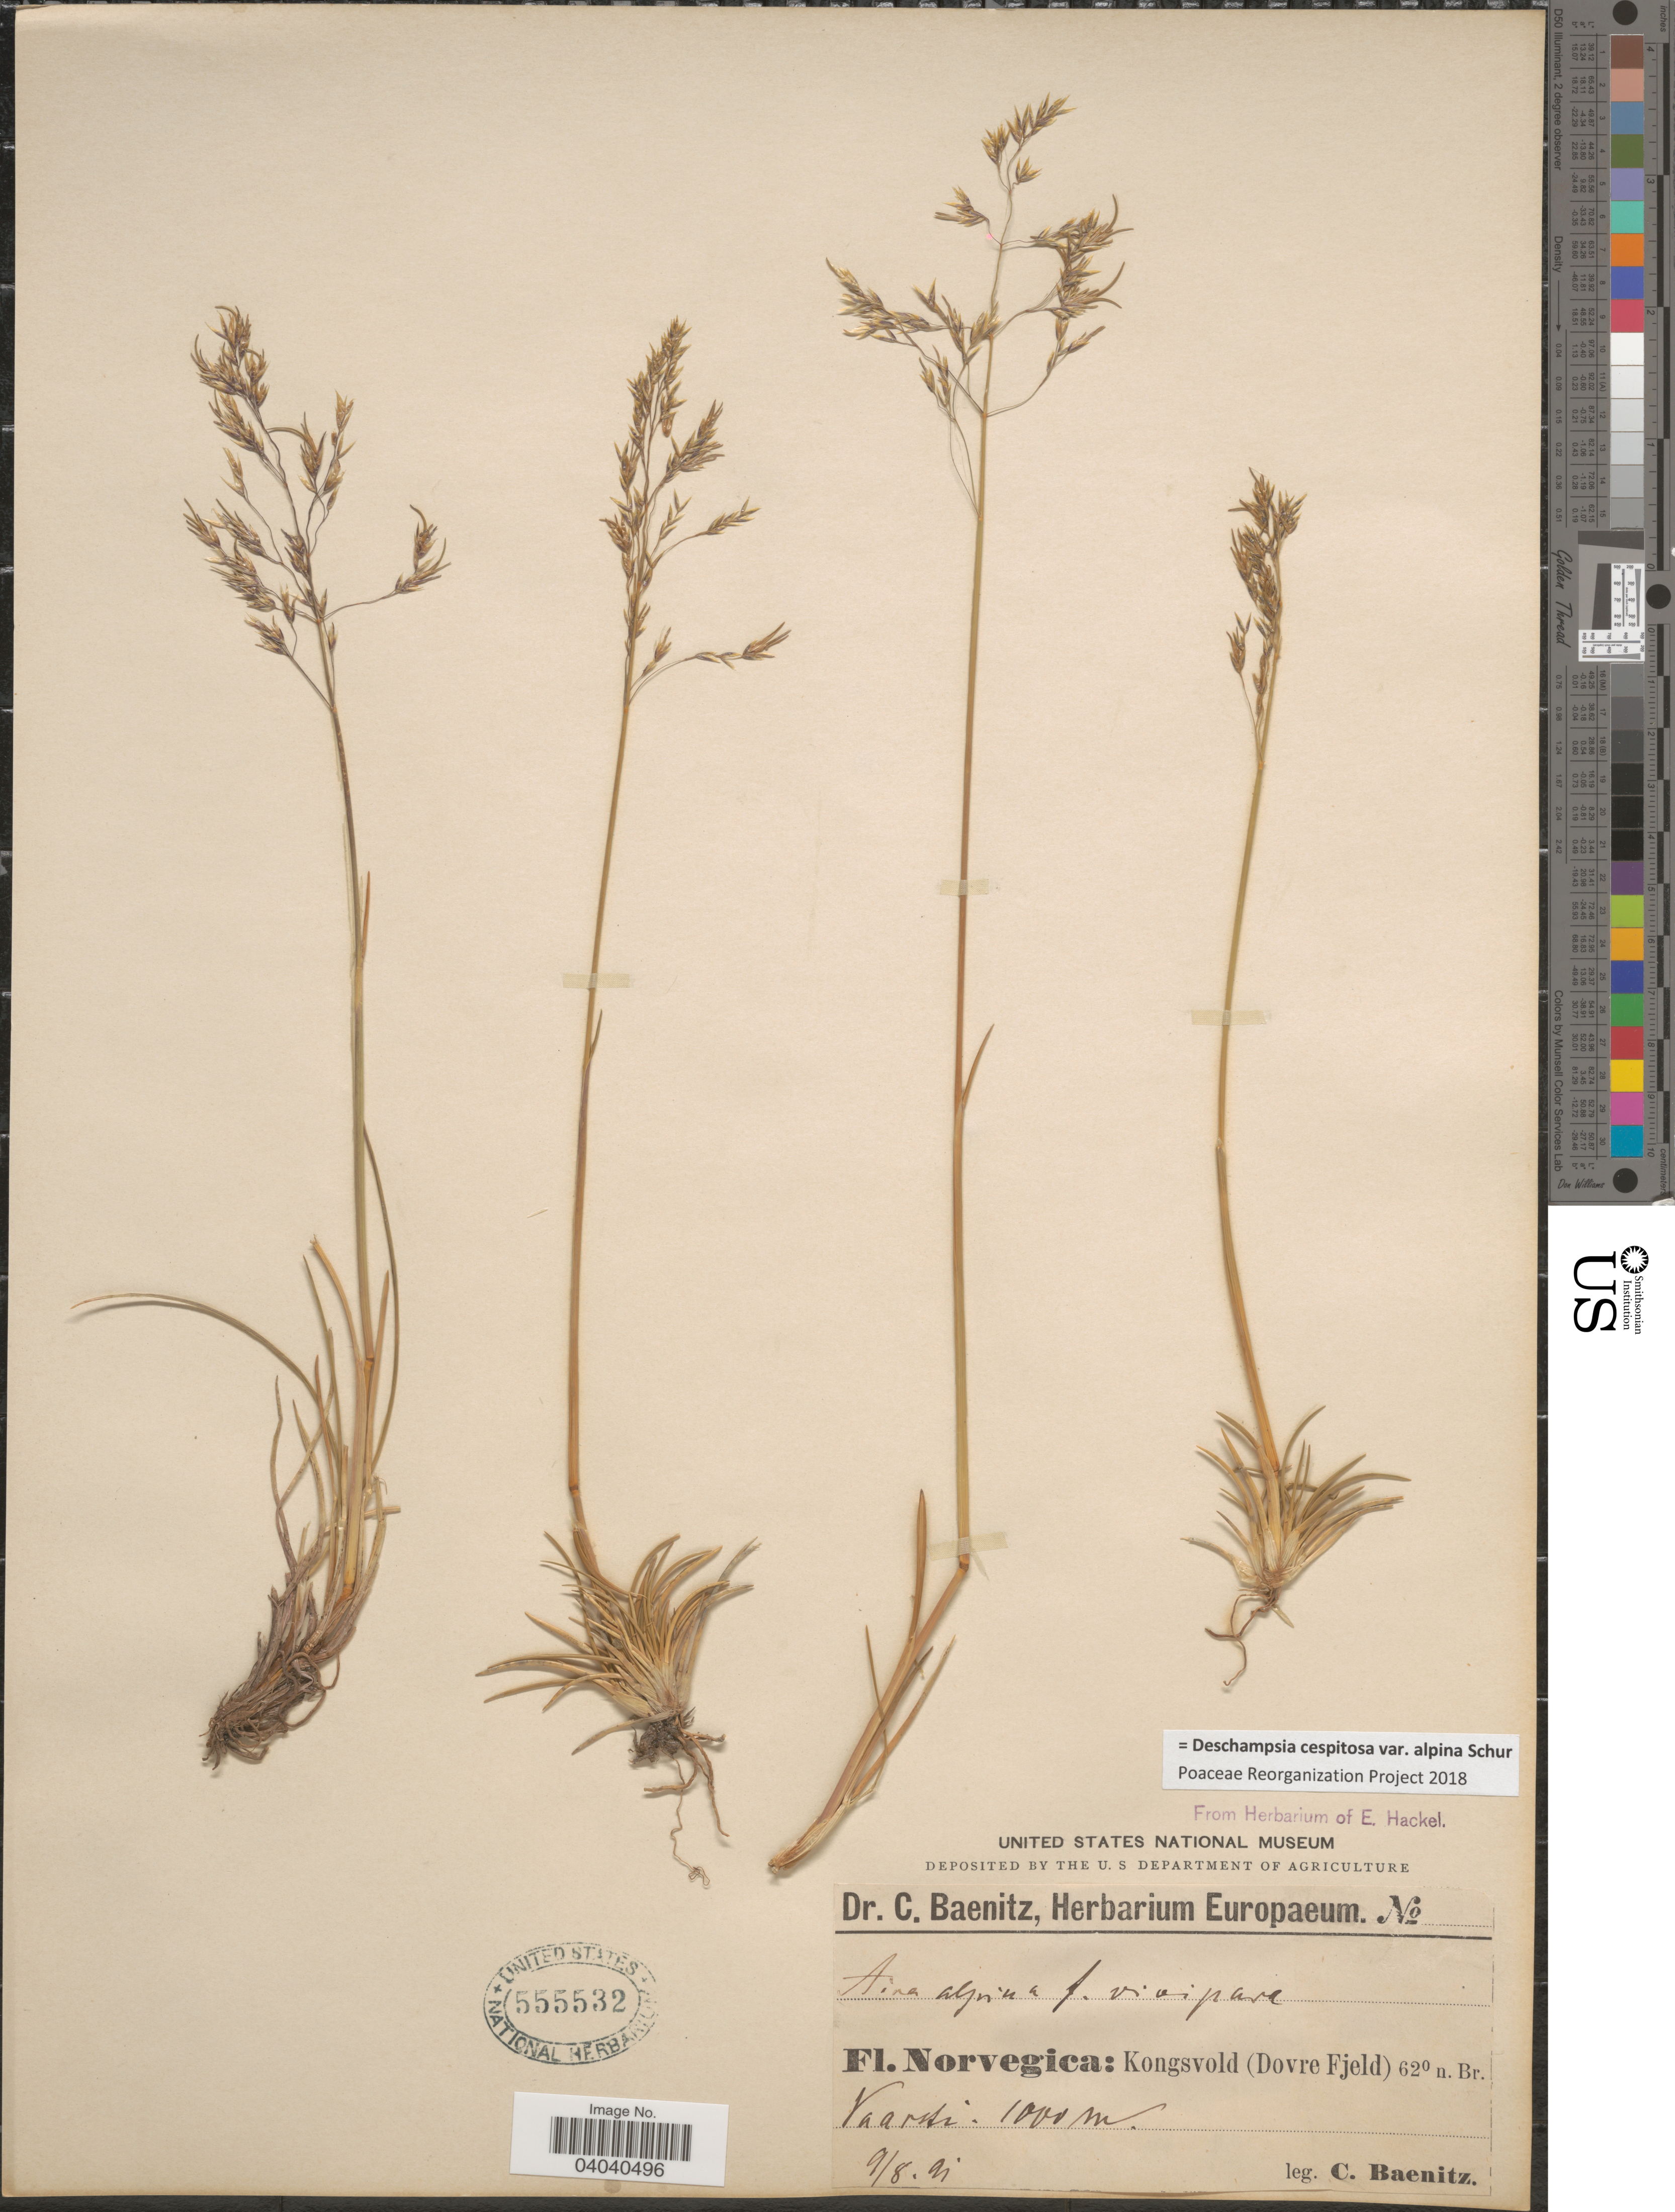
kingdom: Plantae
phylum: Tracheophyta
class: Liliopsida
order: Poales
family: Poaceae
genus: Deschampsia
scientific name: Deschampsia cespitosa var. alpina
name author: Vasey ex W.J. Beal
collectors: C. G. Baenitz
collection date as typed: Transcribed d/m/y: 9/8/91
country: Norway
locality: Norvegica: Kongsvold (Dovre Fjeld) 62º n. Br. Vaarsti.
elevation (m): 1000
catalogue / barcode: US 555532